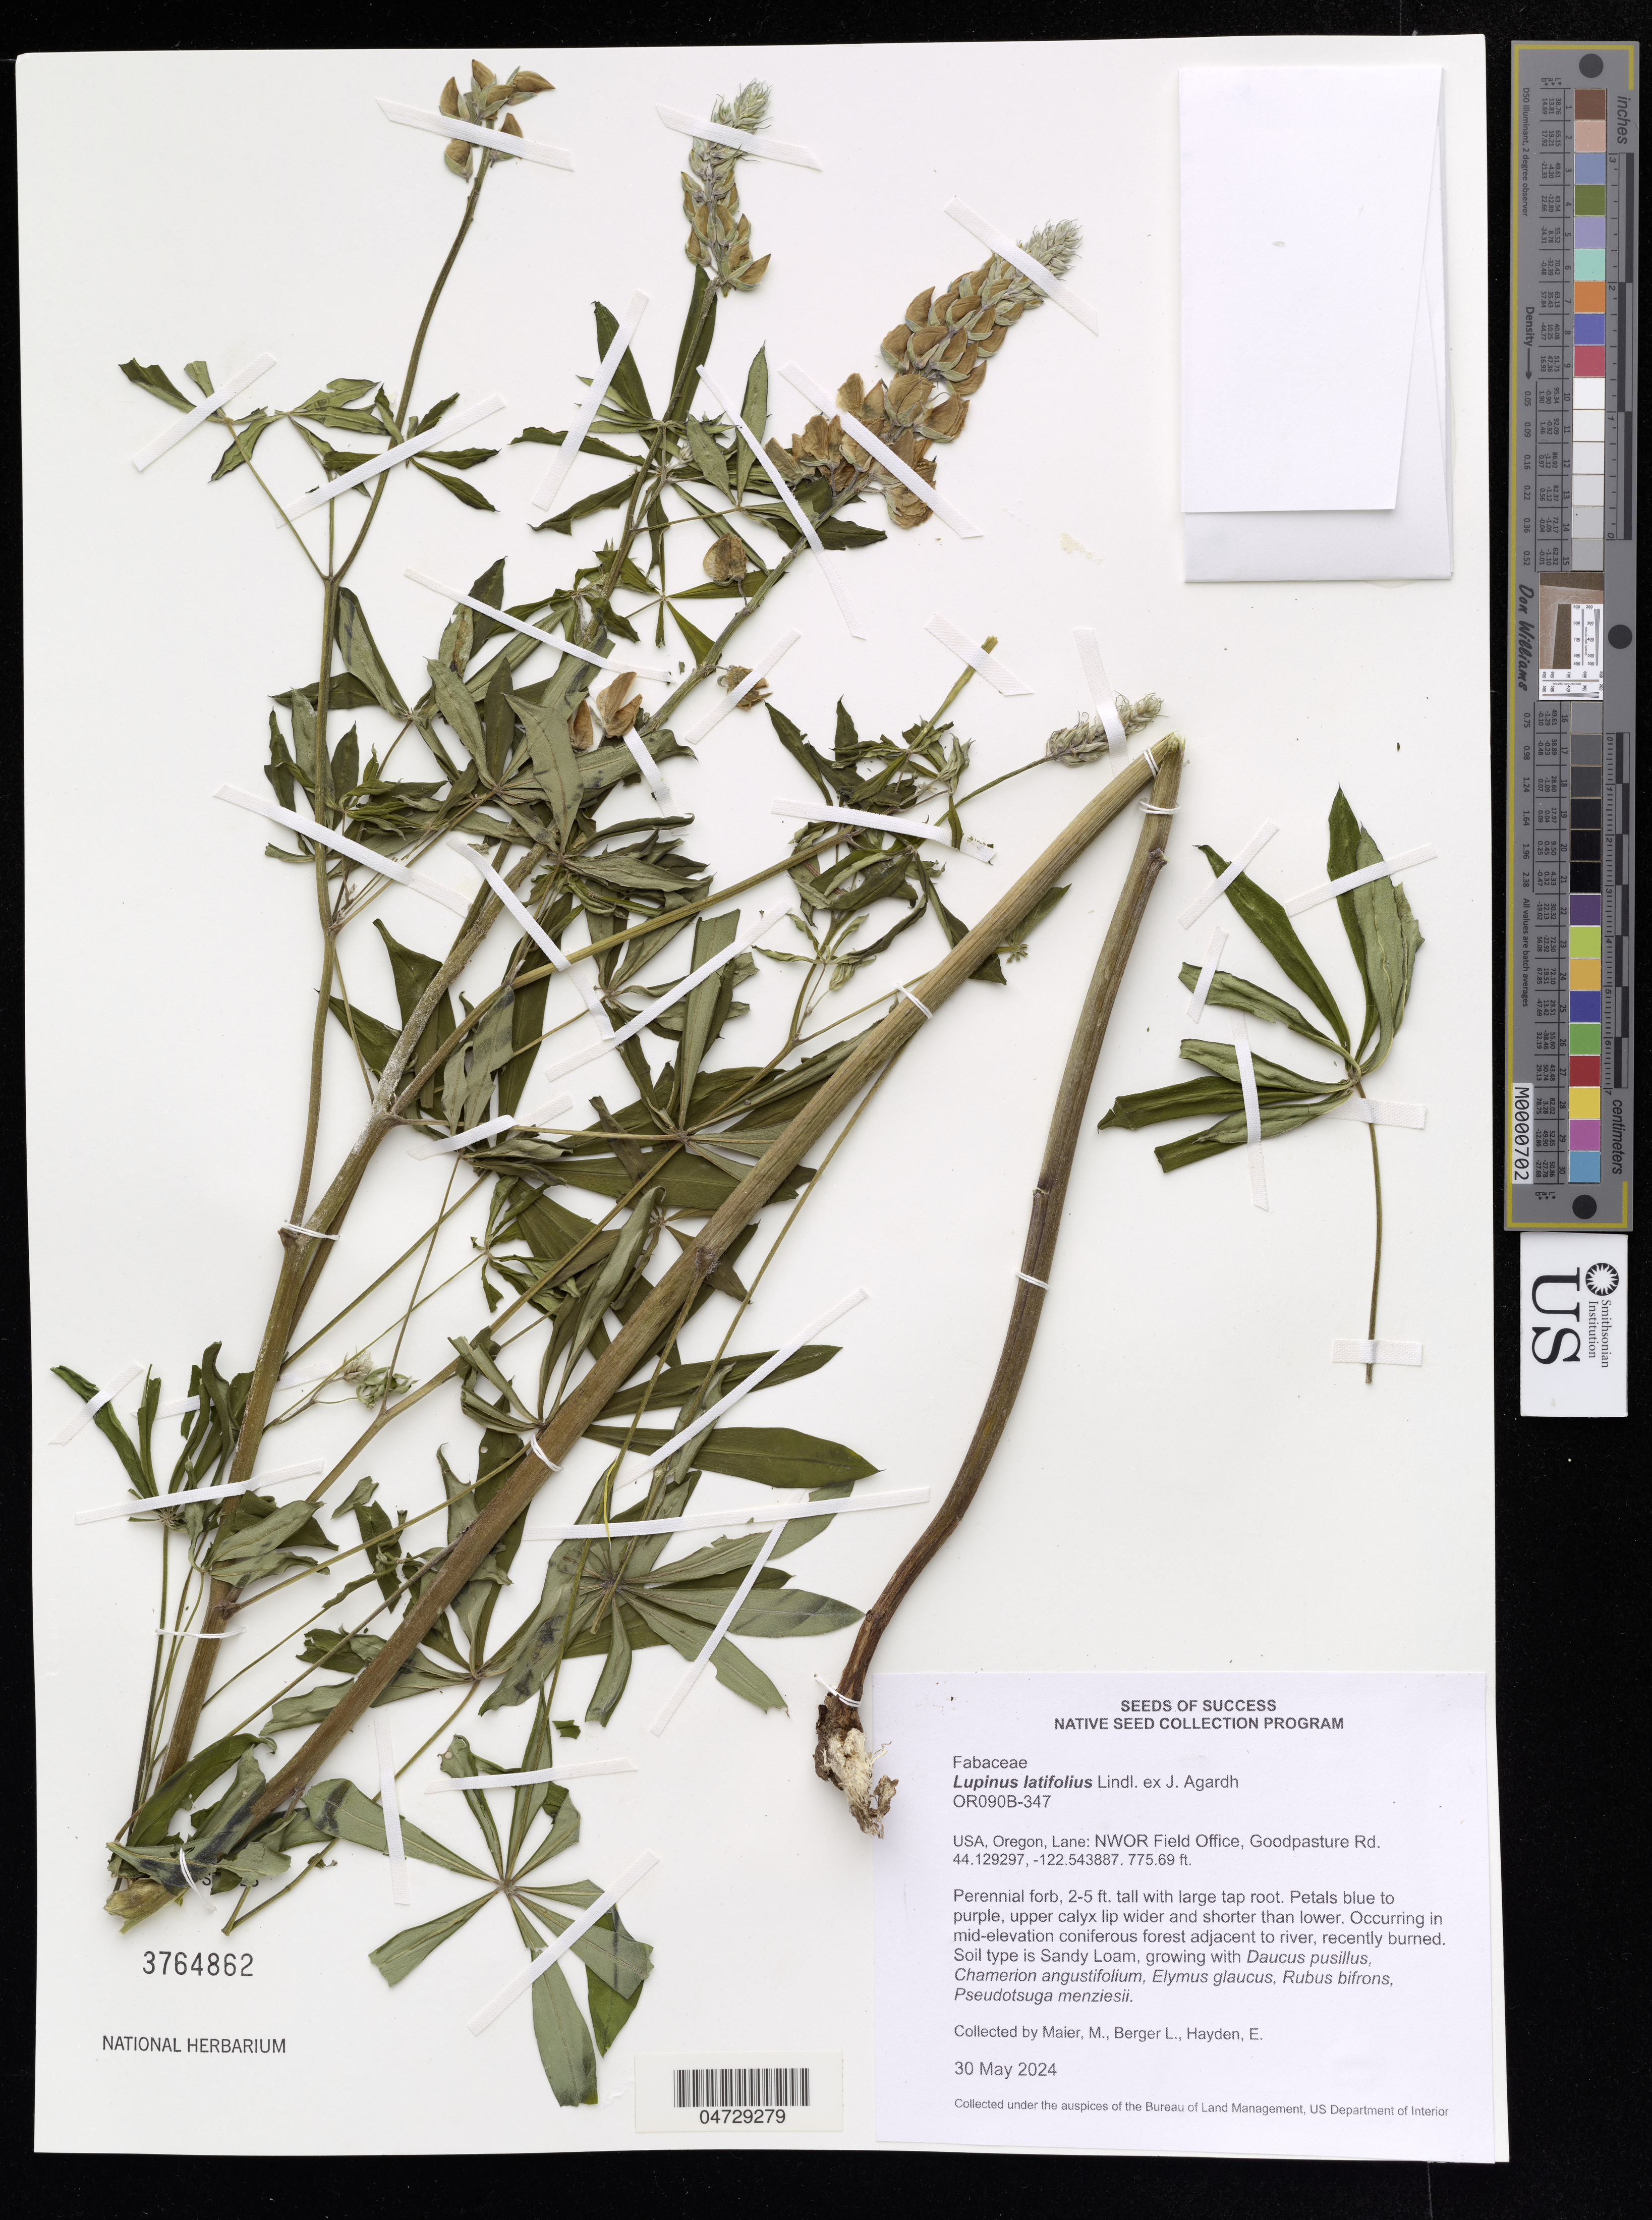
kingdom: Plantae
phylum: Tracheophyta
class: Magnoliopsida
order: Fabales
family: Fabaceae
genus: Lupinus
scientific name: Lupinus latifolius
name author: Lindl. ex J. Agardh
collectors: M. Maier, L. Berger & E. Hayden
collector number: OR090B-347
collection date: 2024-05-30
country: United States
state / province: Oregon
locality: Lane: NWOR Field Office, Goodpasture Rd.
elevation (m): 236.43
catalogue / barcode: US 3764862